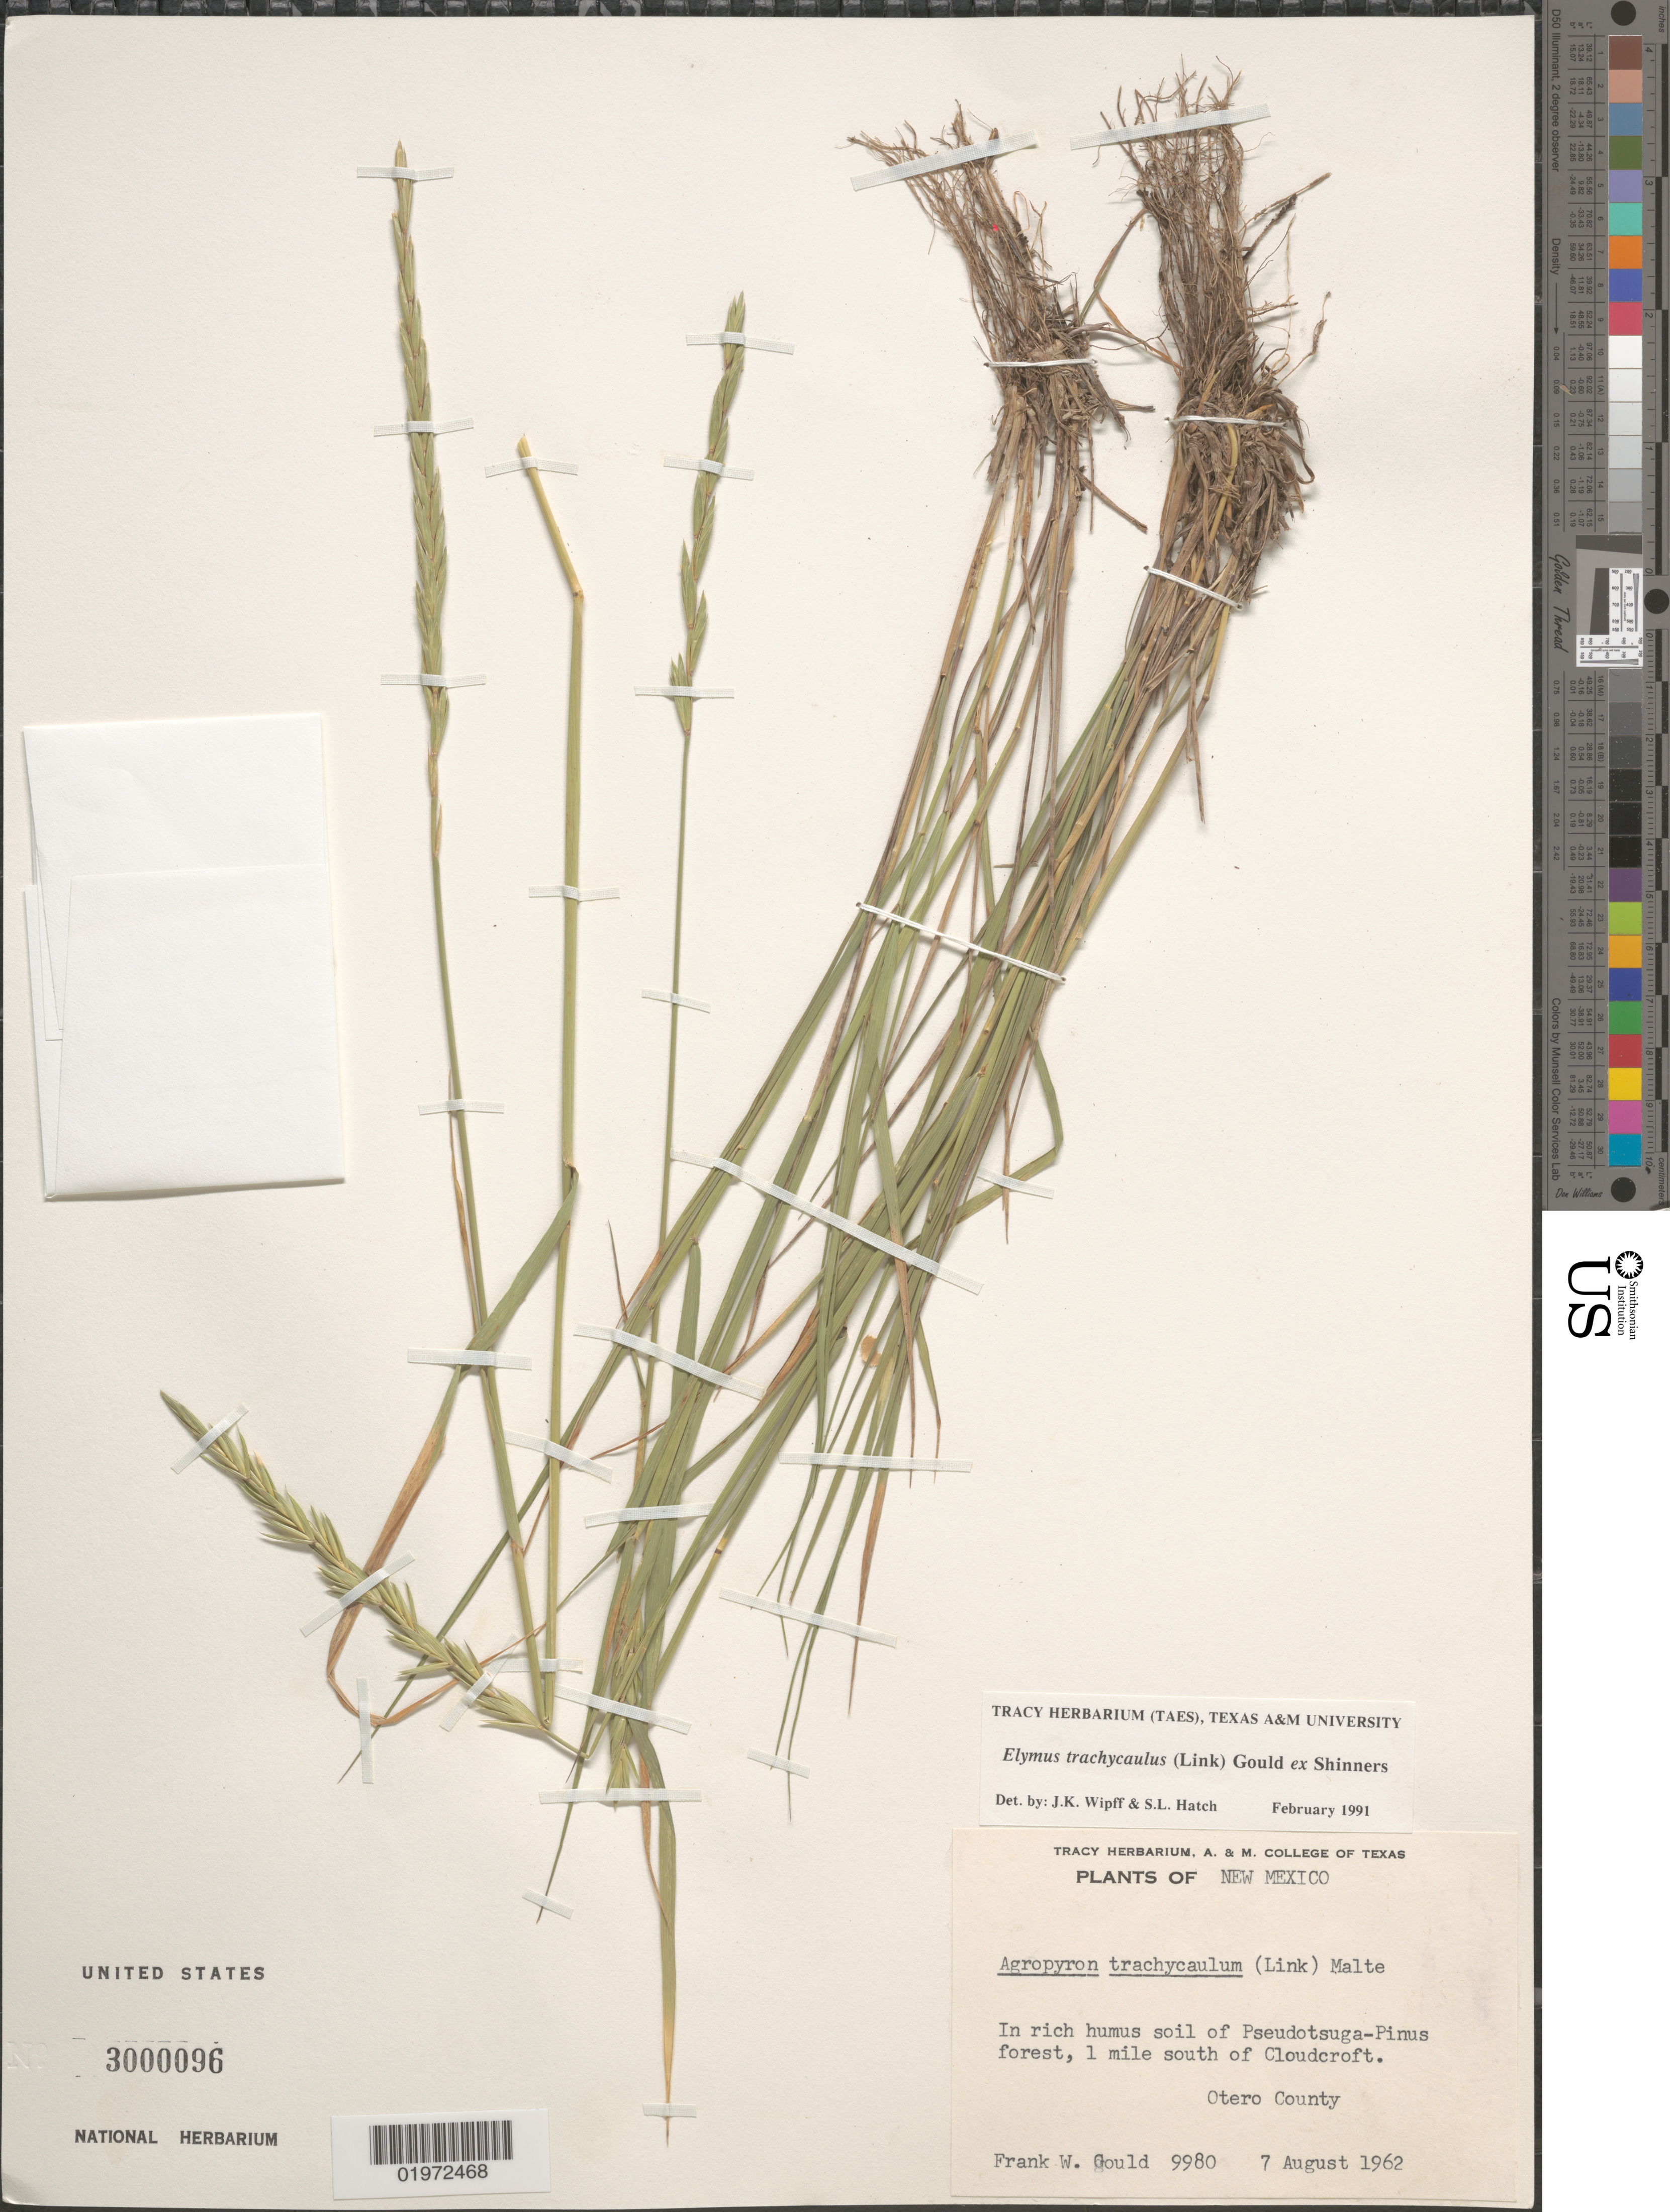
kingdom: Plantae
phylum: Tracheophyta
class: Liliopsida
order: Poales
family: Poaceae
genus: Elymus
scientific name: Elymus trachycaulus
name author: (Link) Gould ex Shinners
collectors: F. W. Gould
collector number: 9980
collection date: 1962-08-07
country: United States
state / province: New Mexico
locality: In rich humus soil of Pseudotsuga-Pinus forest, 1 mile south of Cloudcroft. Otero County.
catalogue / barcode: US 3000096